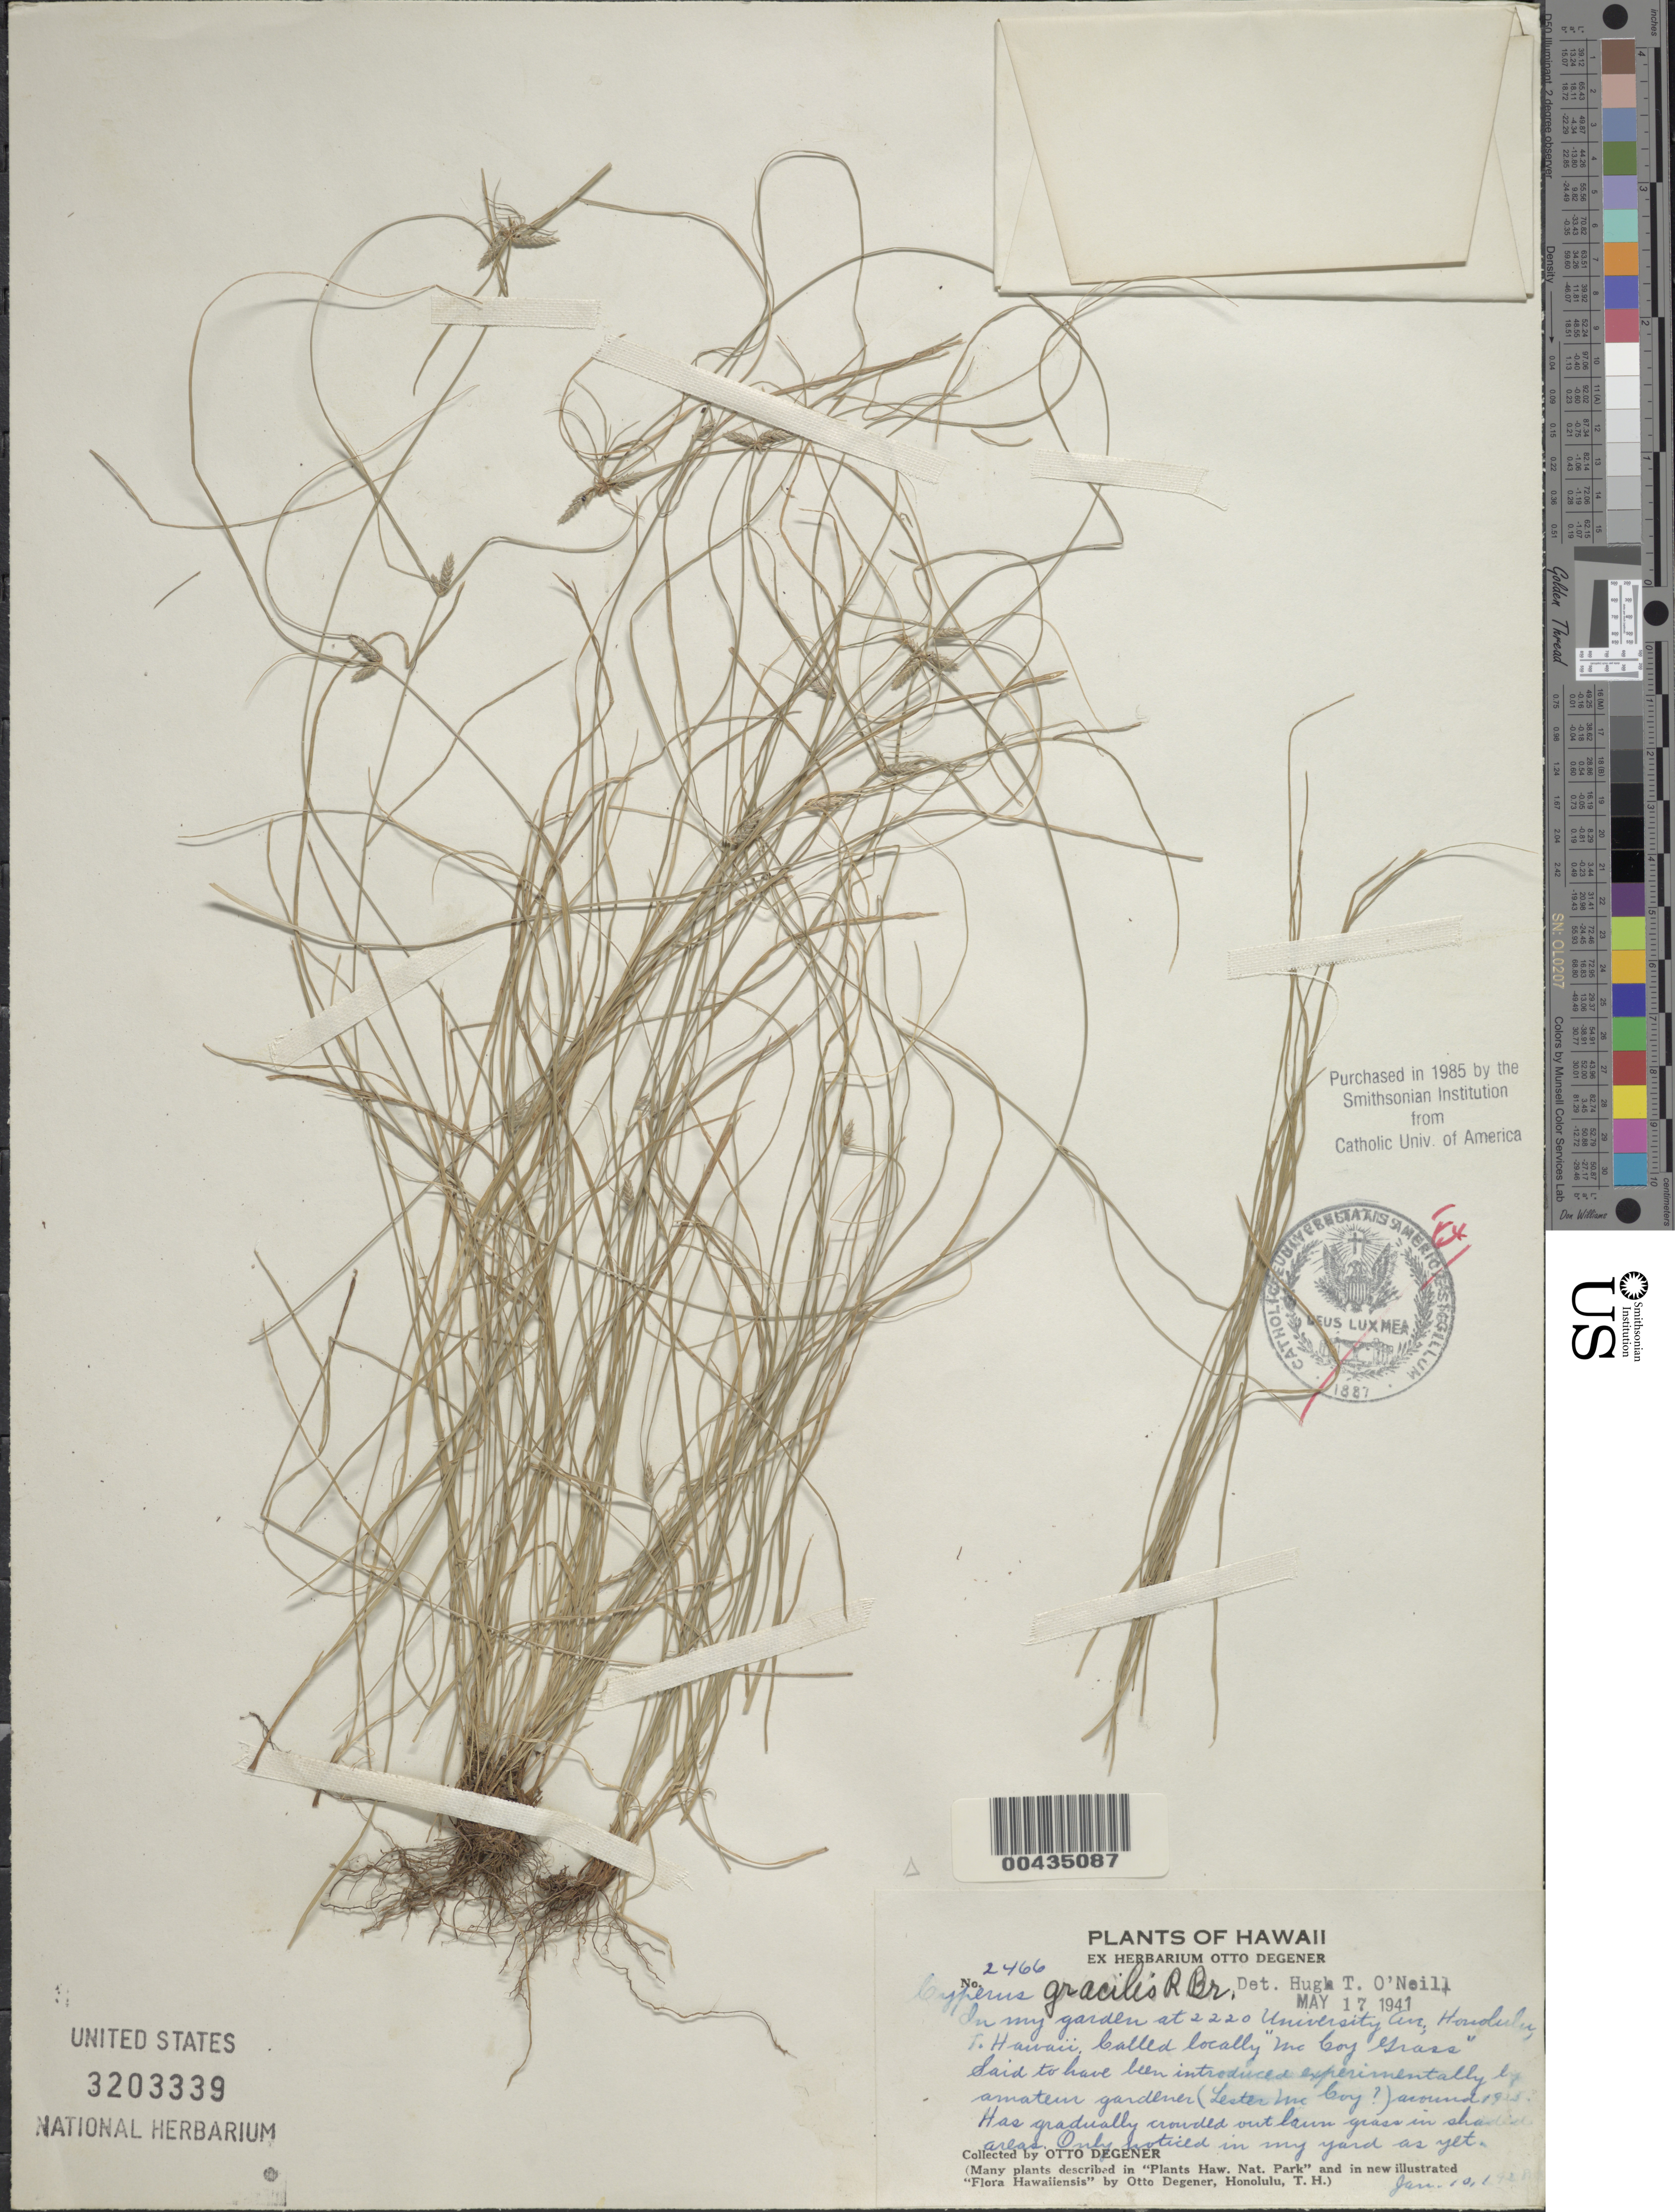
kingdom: Plantae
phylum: Tracheophyta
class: Liliopsida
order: Poales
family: Cyperaceae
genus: Cyperus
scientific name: Cyperus gracilis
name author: R. Br.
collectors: O. Degener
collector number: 2466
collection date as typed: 10 Jan 1---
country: United States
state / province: Hawaii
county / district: Honolulu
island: Oahu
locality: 2220 University Avenue, Honolulu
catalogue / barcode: US 3203339